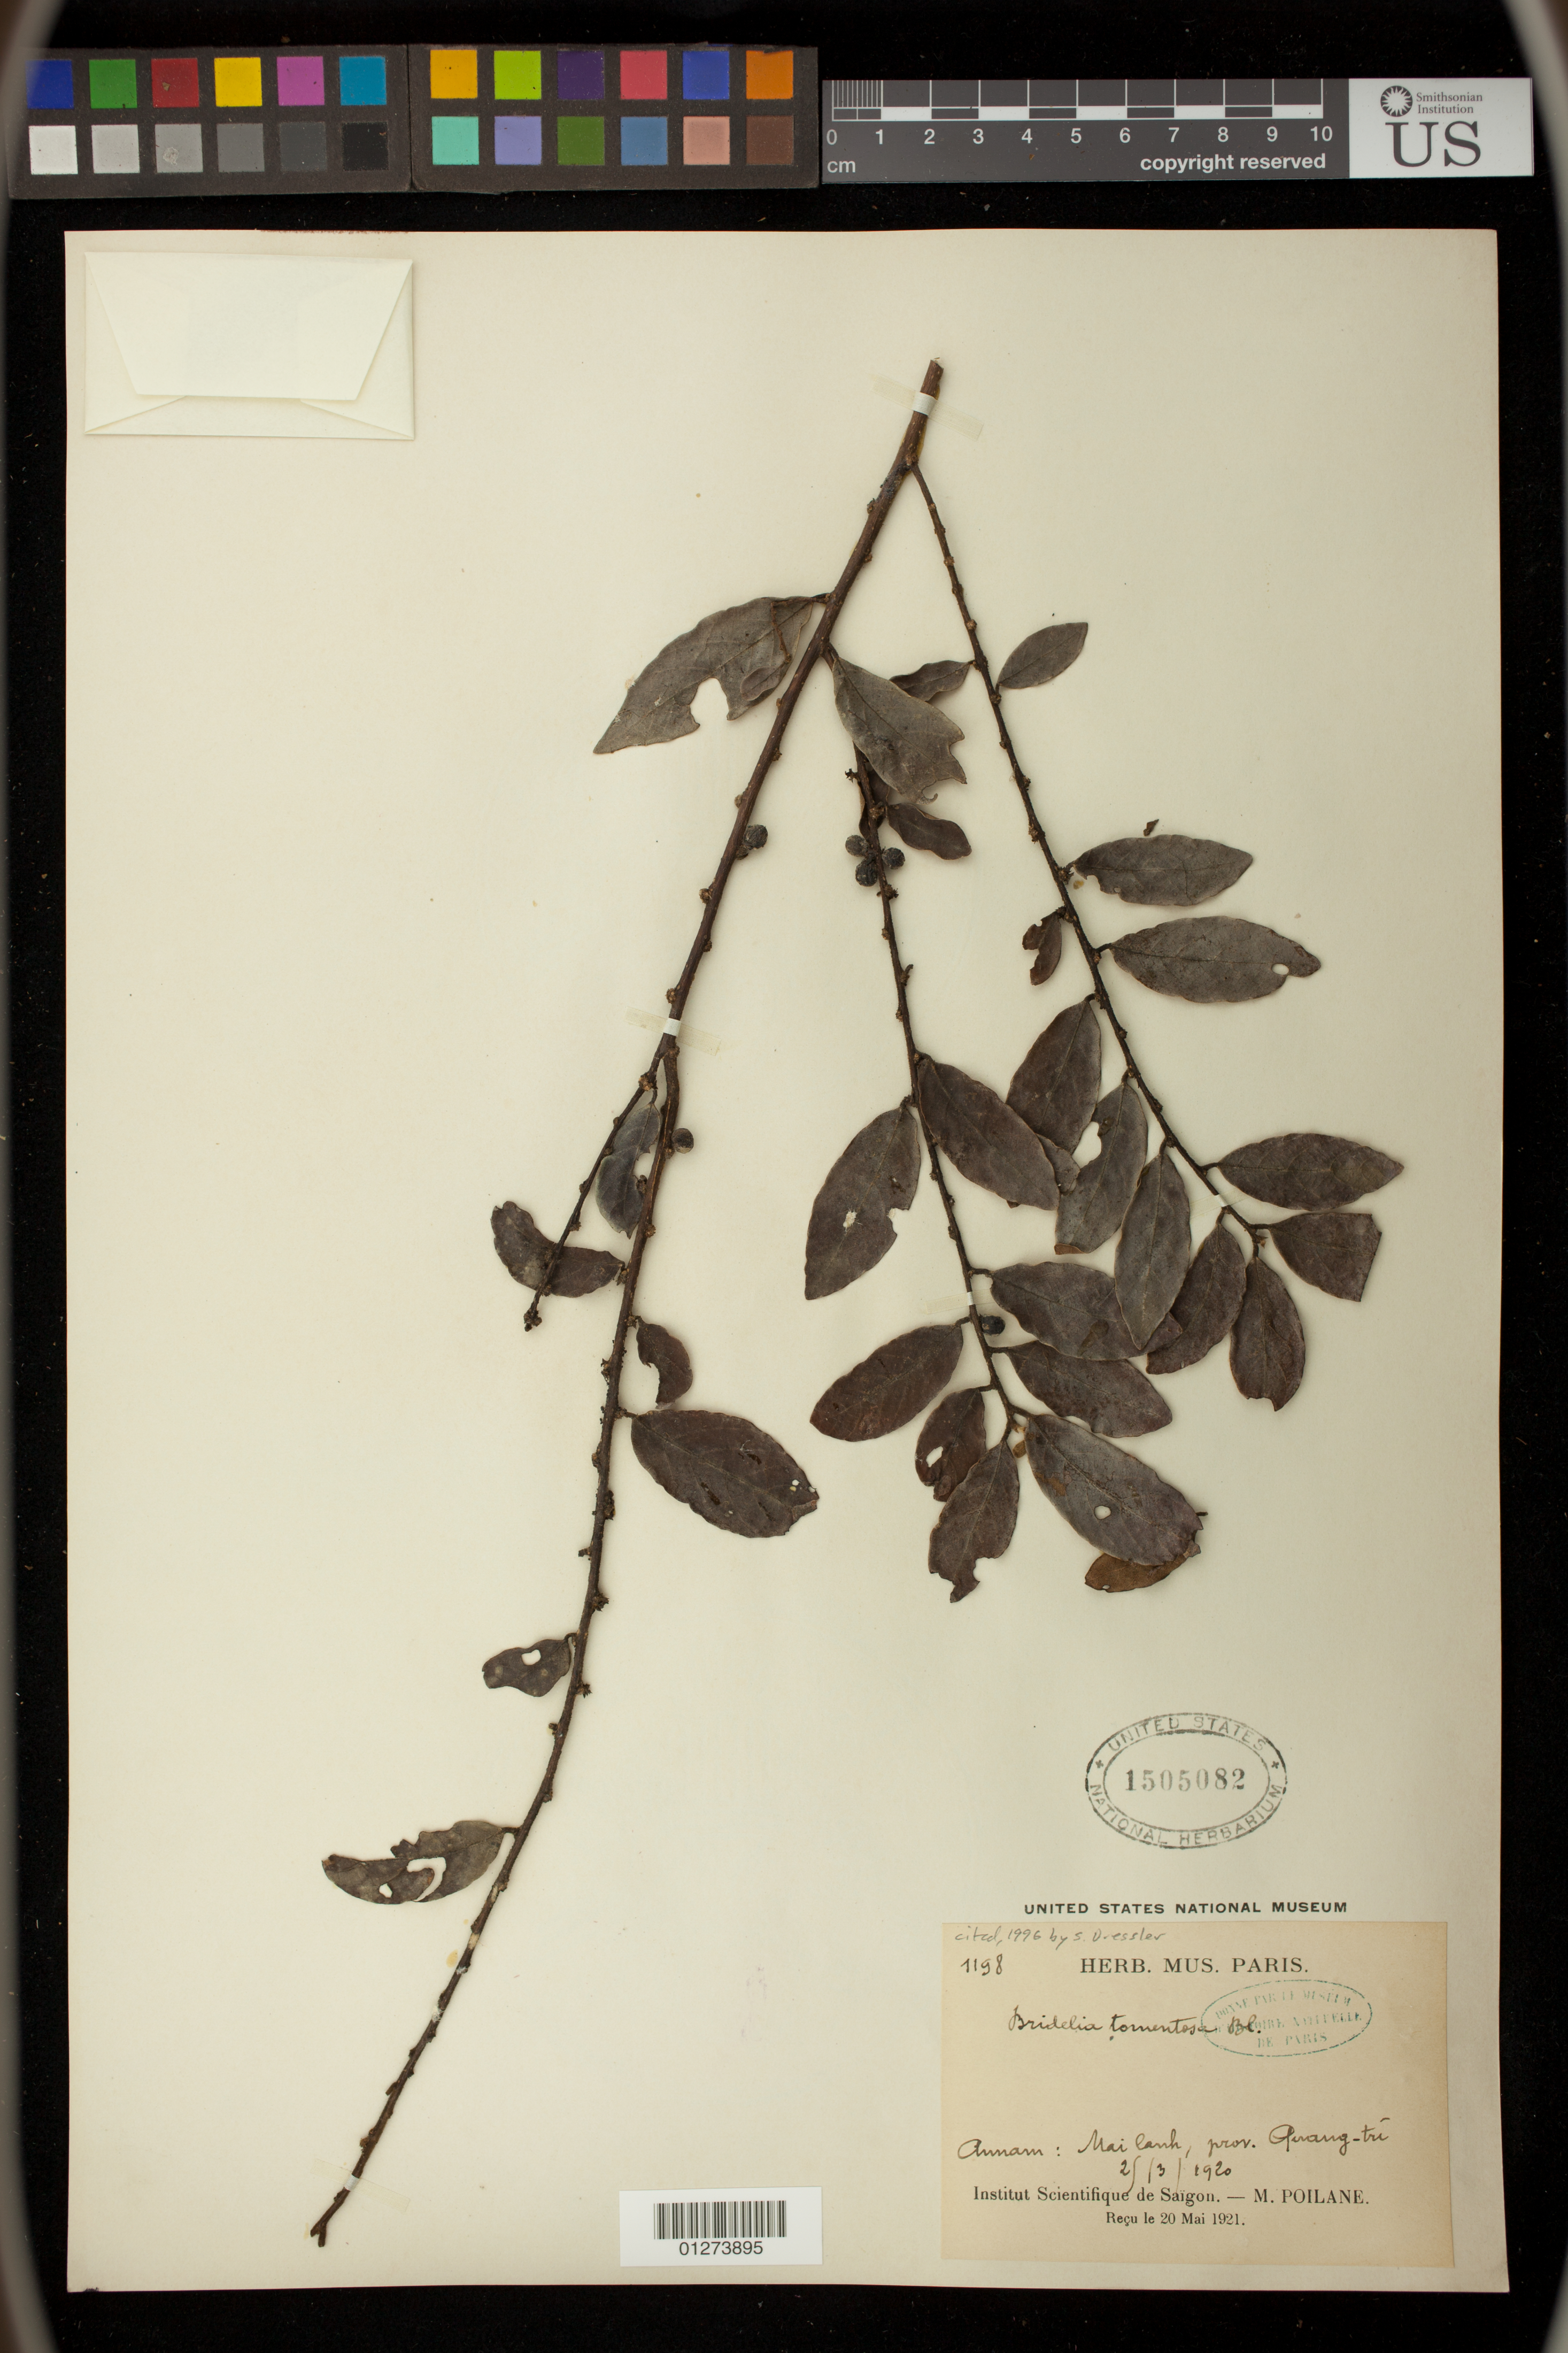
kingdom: Plantae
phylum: Tracheophyta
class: Magnoliopsida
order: Malpighiales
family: Phyllanthaceae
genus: Bridelia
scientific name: Bridelia tomentosa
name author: Blume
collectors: M. Poilane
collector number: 7198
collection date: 1920-02-13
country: Vietnam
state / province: Quang Tri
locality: Annam: Mai Canh, prov. Quang-tri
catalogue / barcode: US 1505082